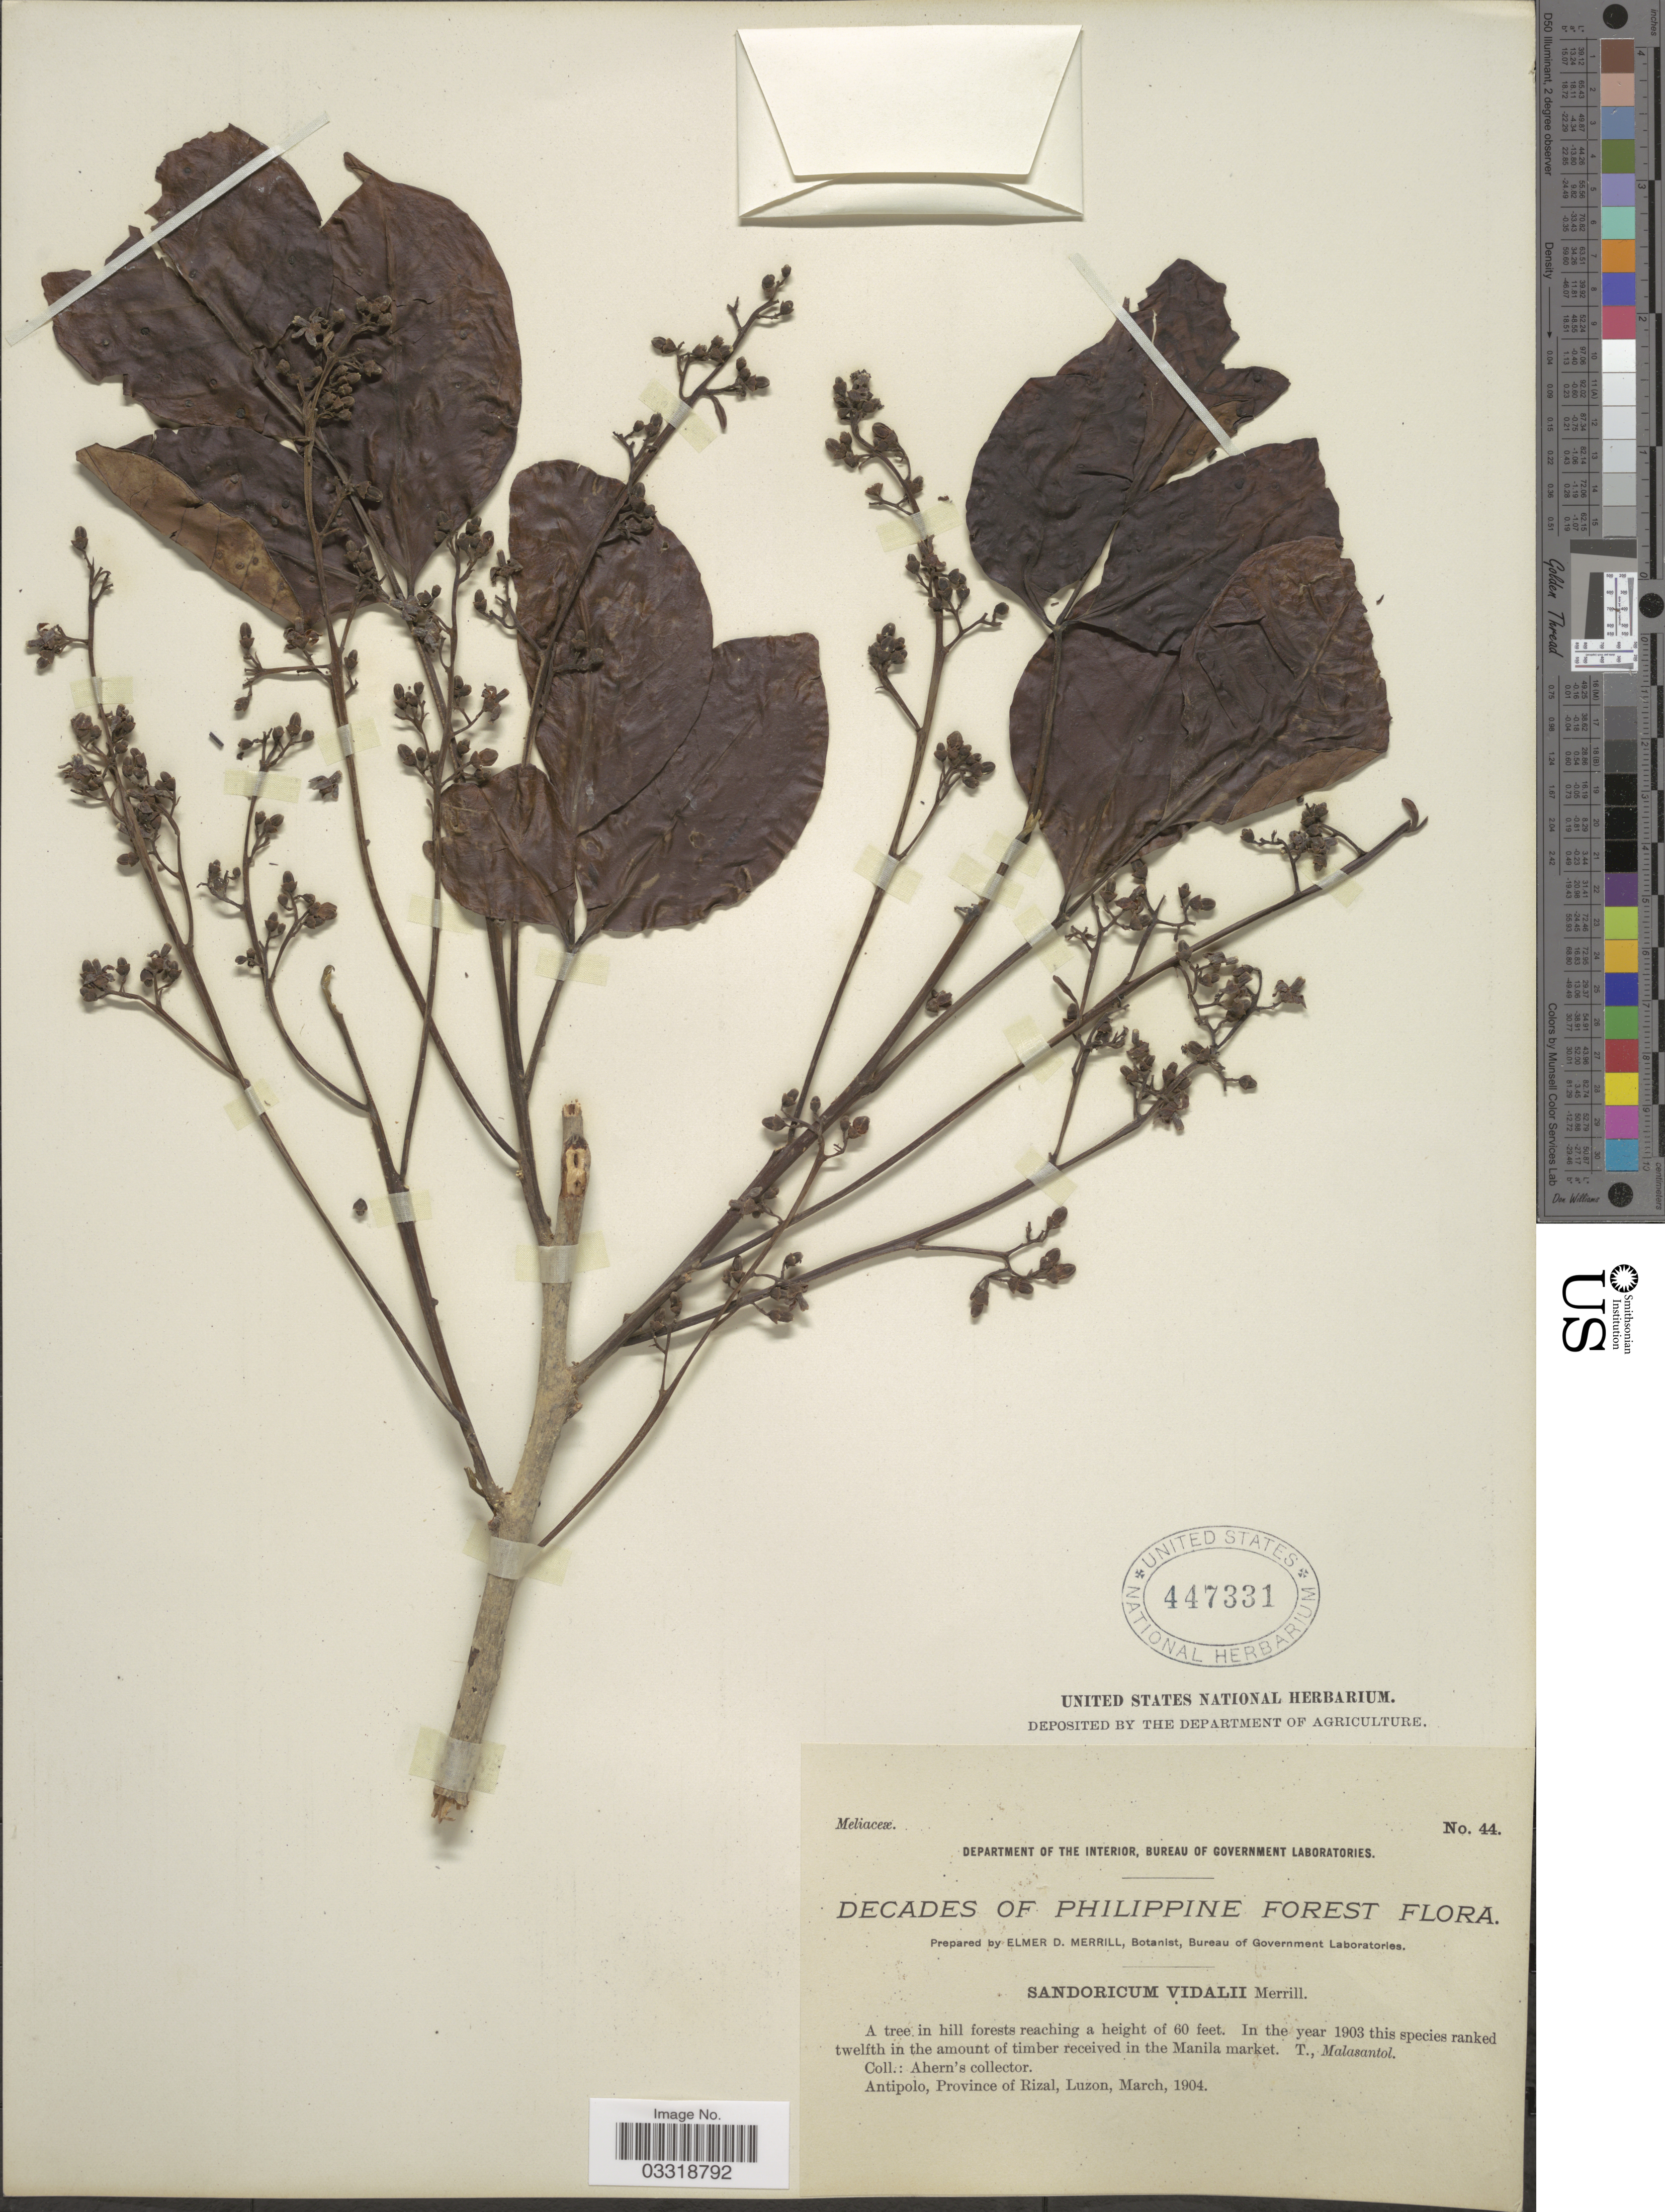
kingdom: Plantae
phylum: Tracheophyta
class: Magnoliopsida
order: Sapindales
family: Meliaceae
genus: Sandoricum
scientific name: Sandoricum koetjape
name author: (Burm. f.) Merr.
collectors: Ahern's collector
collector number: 44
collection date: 1904-03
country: Philippines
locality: Province of Rizal, Luzon.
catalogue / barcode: US 447331